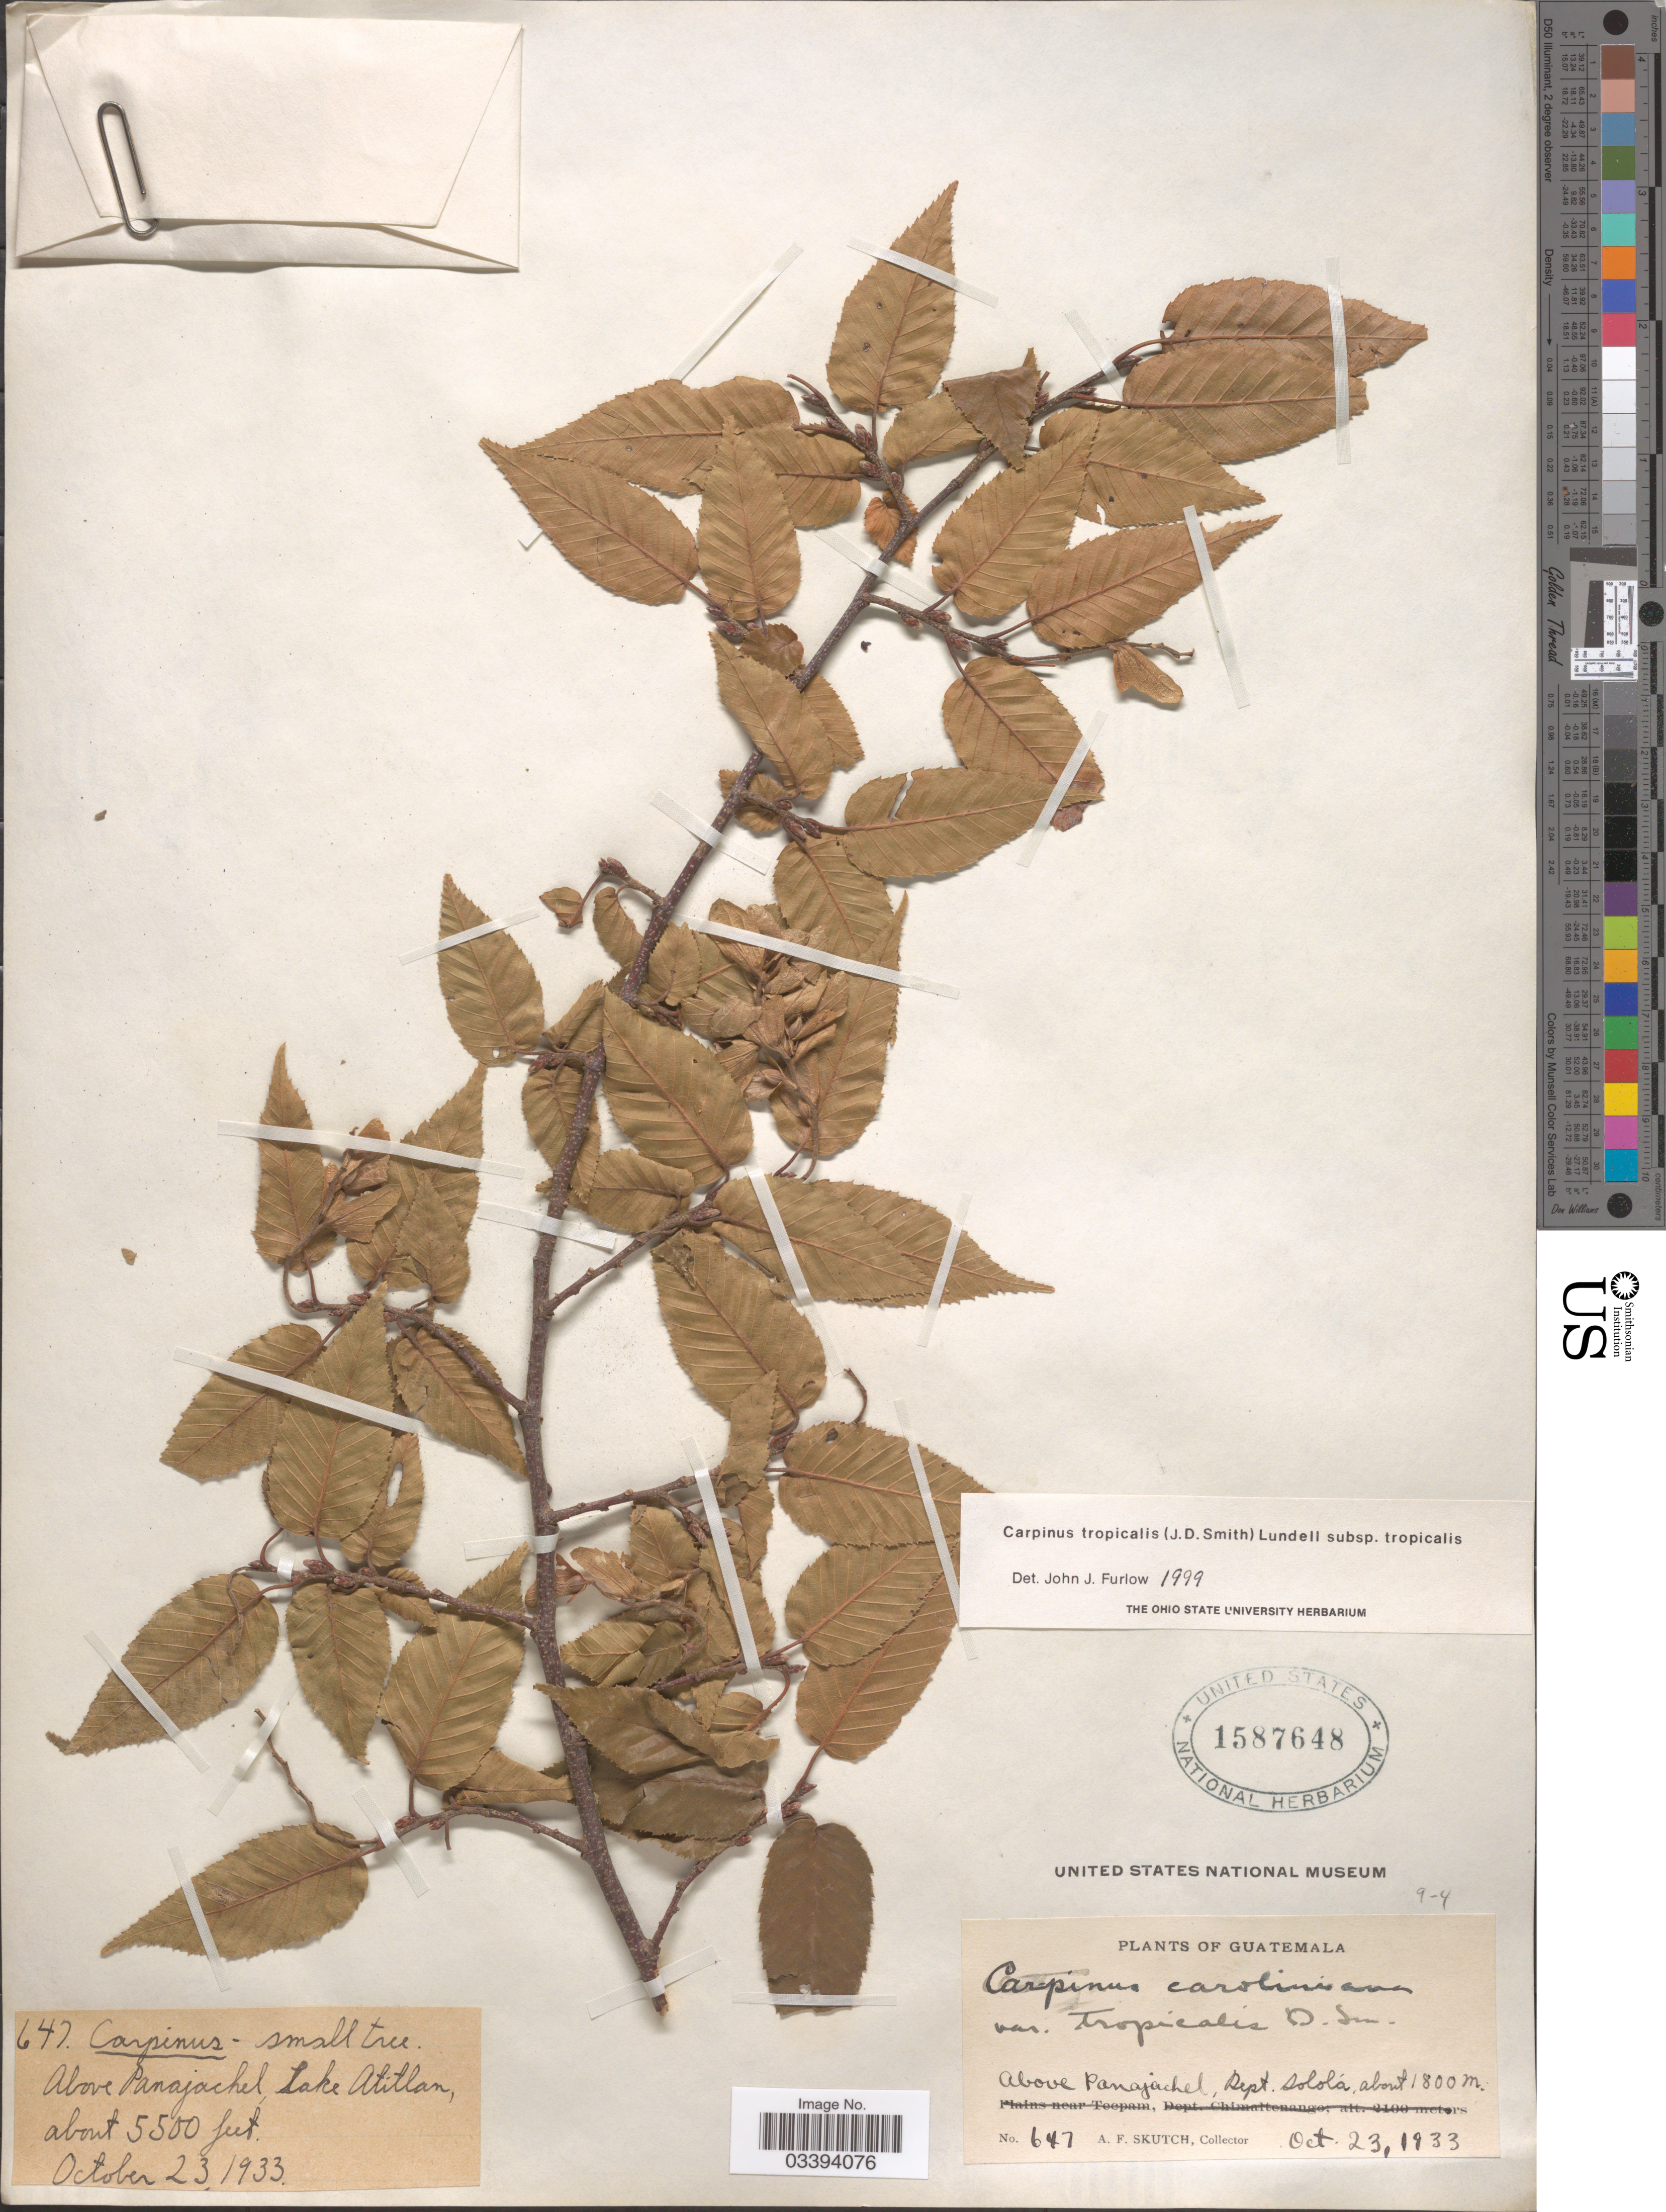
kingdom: Plantae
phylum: Tracheophyta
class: Magnoliopsida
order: Fagales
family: Betulaceae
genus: Carpinus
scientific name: Carpinus tropicalis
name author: (Donn. Sm.) Lundell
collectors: A. F. Skutch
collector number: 647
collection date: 1933-10-23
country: Guatemala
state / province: Sololá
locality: Above Panajachel Lake Atitlan. Dept. Sololá.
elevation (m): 1800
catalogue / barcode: US 1587648